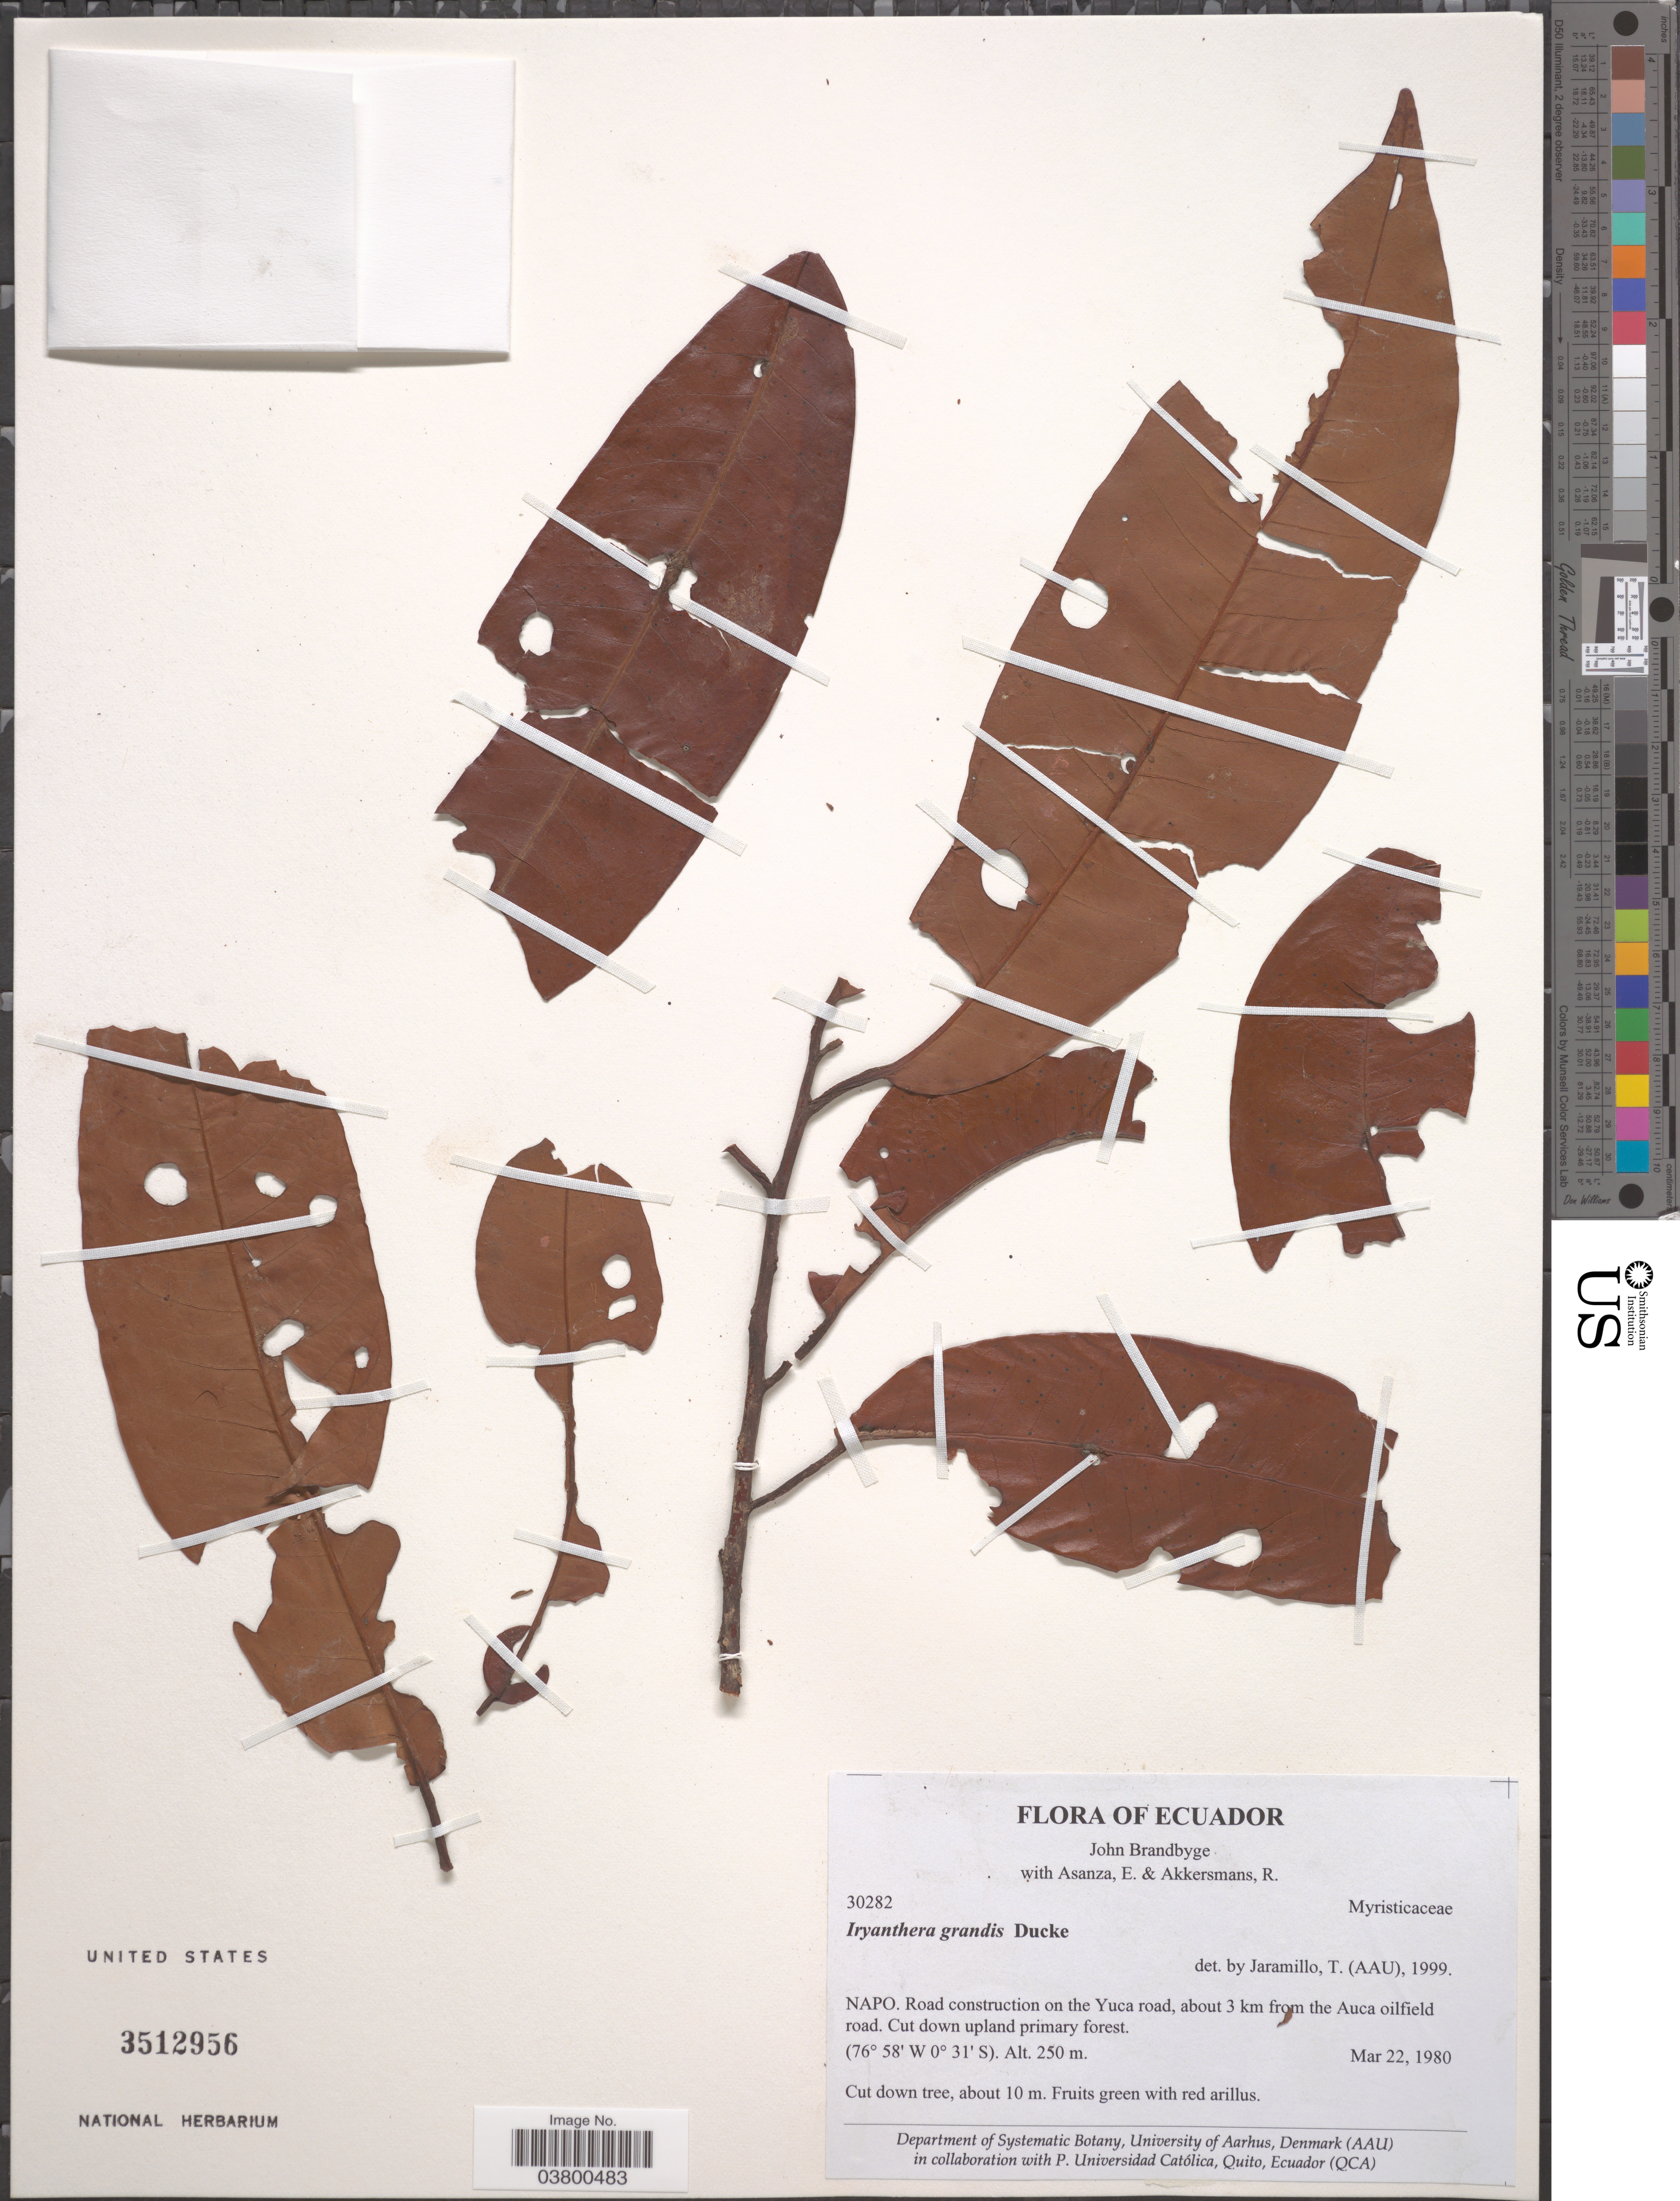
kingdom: Plantae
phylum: Tracheophyta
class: Magnoliopsida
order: Magnoliales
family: Myristicaceae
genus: Iryanthera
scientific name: Iryanthera grandis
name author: Ducke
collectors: J. Brandbyge, E. Asanza & R. Akkersmans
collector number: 30282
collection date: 1980-03-22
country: Ecuador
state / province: Napo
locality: Road construction on the Yuca road, about 3 km from the Auca oilfield road.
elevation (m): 250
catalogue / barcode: US 3512956